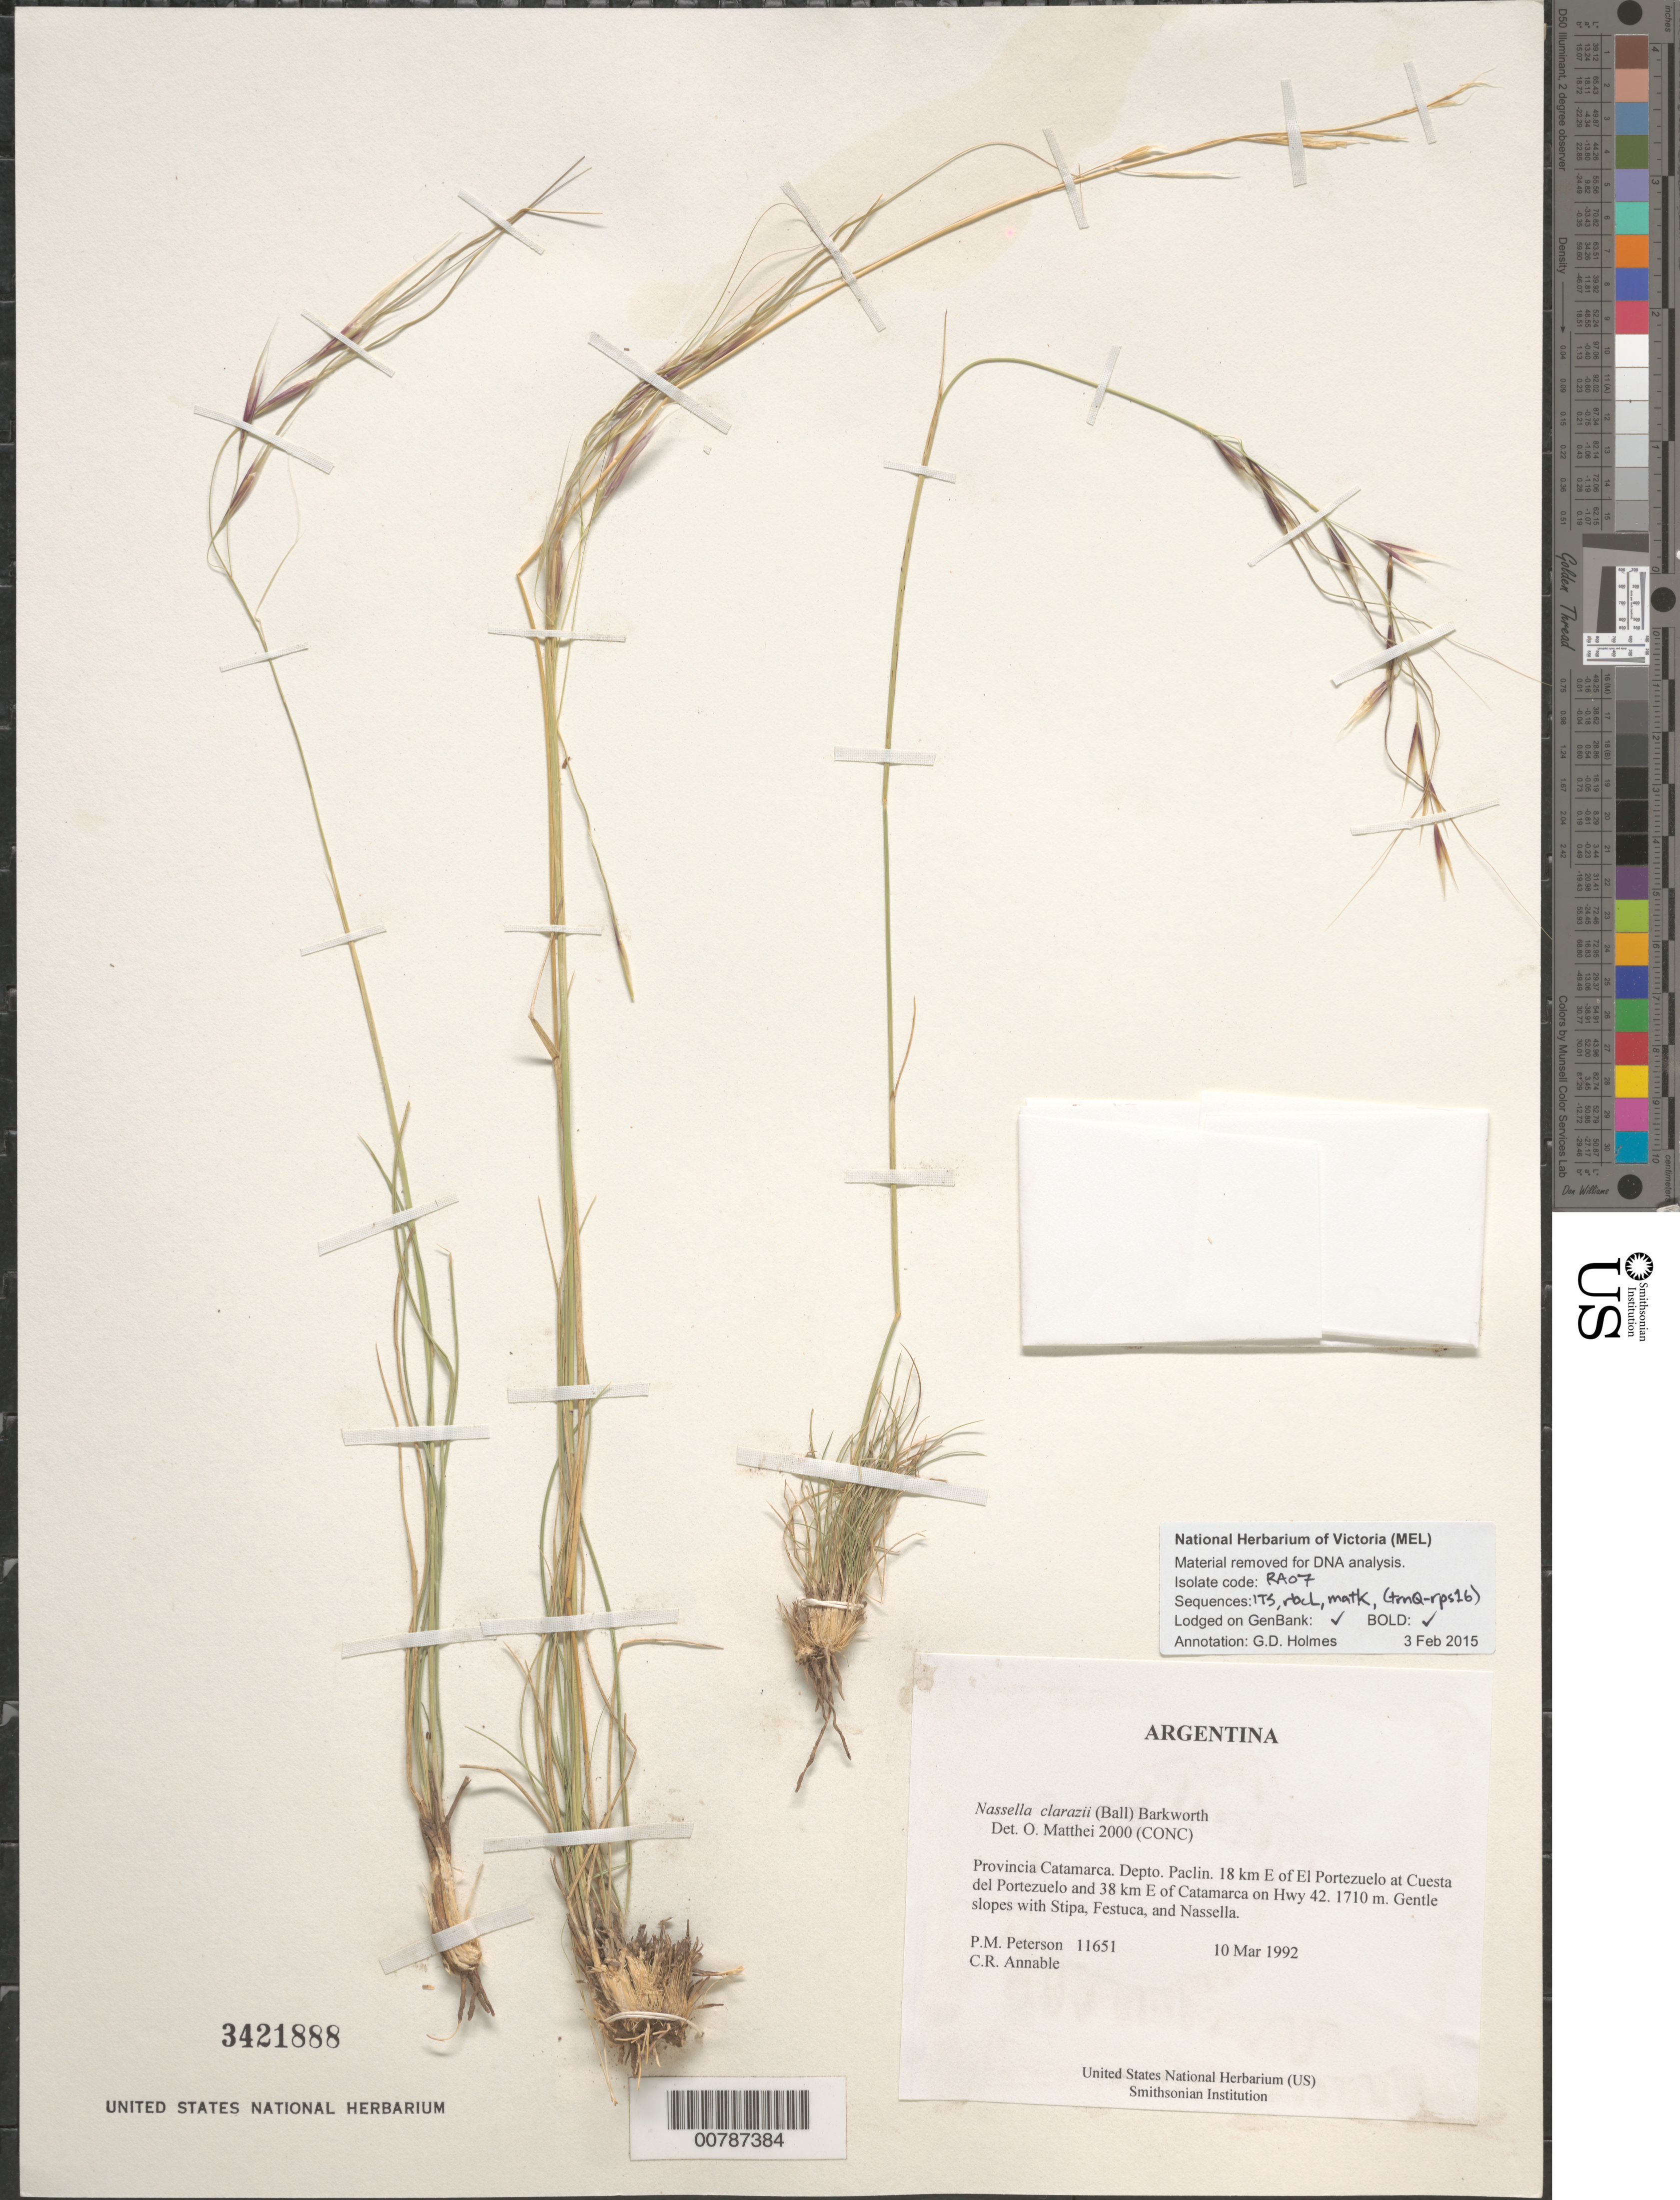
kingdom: Plantae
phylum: Tracheophyta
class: Liliopsida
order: Poales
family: Poaceae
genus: Nassella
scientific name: Nassella clarazii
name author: (Ball) Barkworth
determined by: Matthei, O. R.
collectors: P. M. Peterson & C. R. Annable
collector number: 11651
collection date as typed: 10 Mar 1992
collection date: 1992-03-10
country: Argentina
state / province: Catamarca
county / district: Paclin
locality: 18 km E of El Portezuelo at Cuesta del Portezuelo and 38 km E of Catamarca on Hwy 42.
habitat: Gentle slopes with Stipa, Festuca, and Nassella.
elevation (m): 1710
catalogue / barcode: US 3421888